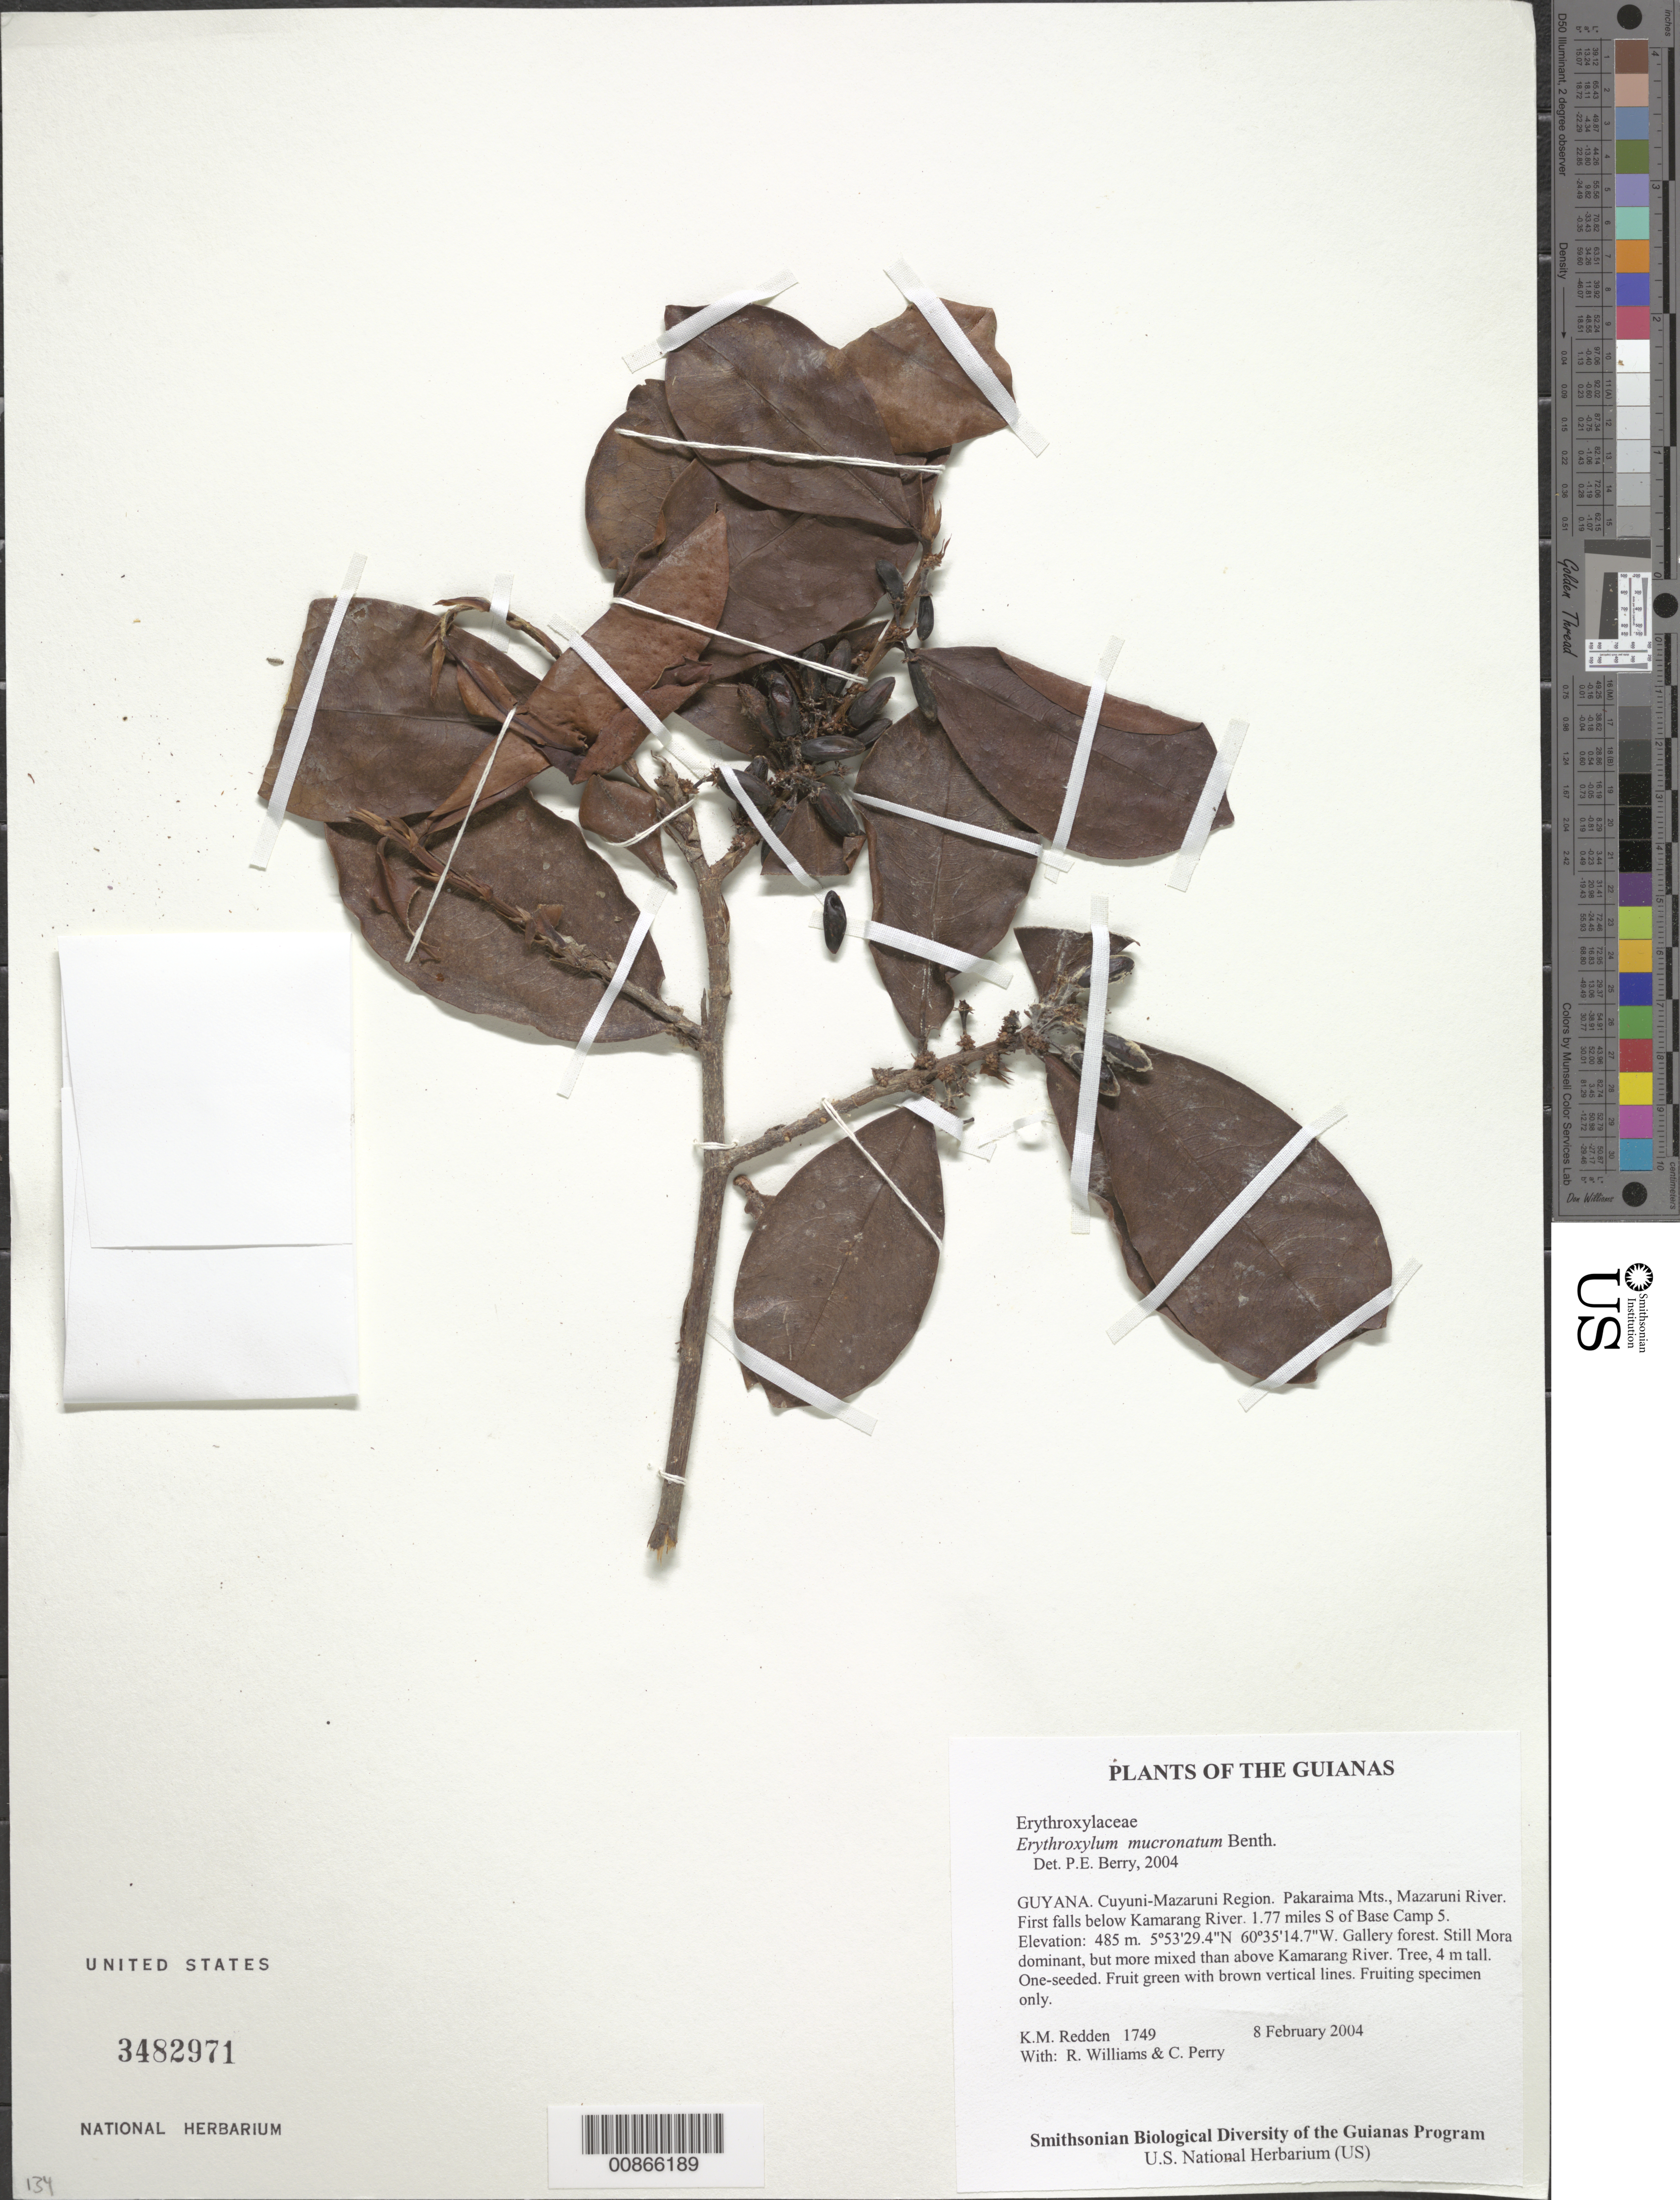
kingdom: Plantae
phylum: Tracheophyta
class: Magnoliopsida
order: Malpighiales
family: Erythroxylaceae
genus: Erythroxylum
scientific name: Erythroxylum mucronatum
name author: Benth.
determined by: Berry, P. E., (WIS), University of Wisconsin - Madison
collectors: K. M. Redden, R. Williams & C. Perry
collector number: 1749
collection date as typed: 8 February 2004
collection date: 2004-02-08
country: Guyana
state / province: Cuyuni-Mazaruni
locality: Pakaraima Mts., Mazaruni River. First falls below Kamarang River. 1.77 miles S of Base Camp 5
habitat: Gallery forest. Still Mora-dominant, but more mixed than above Kamarang River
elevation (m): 485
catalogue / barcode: US 3482971